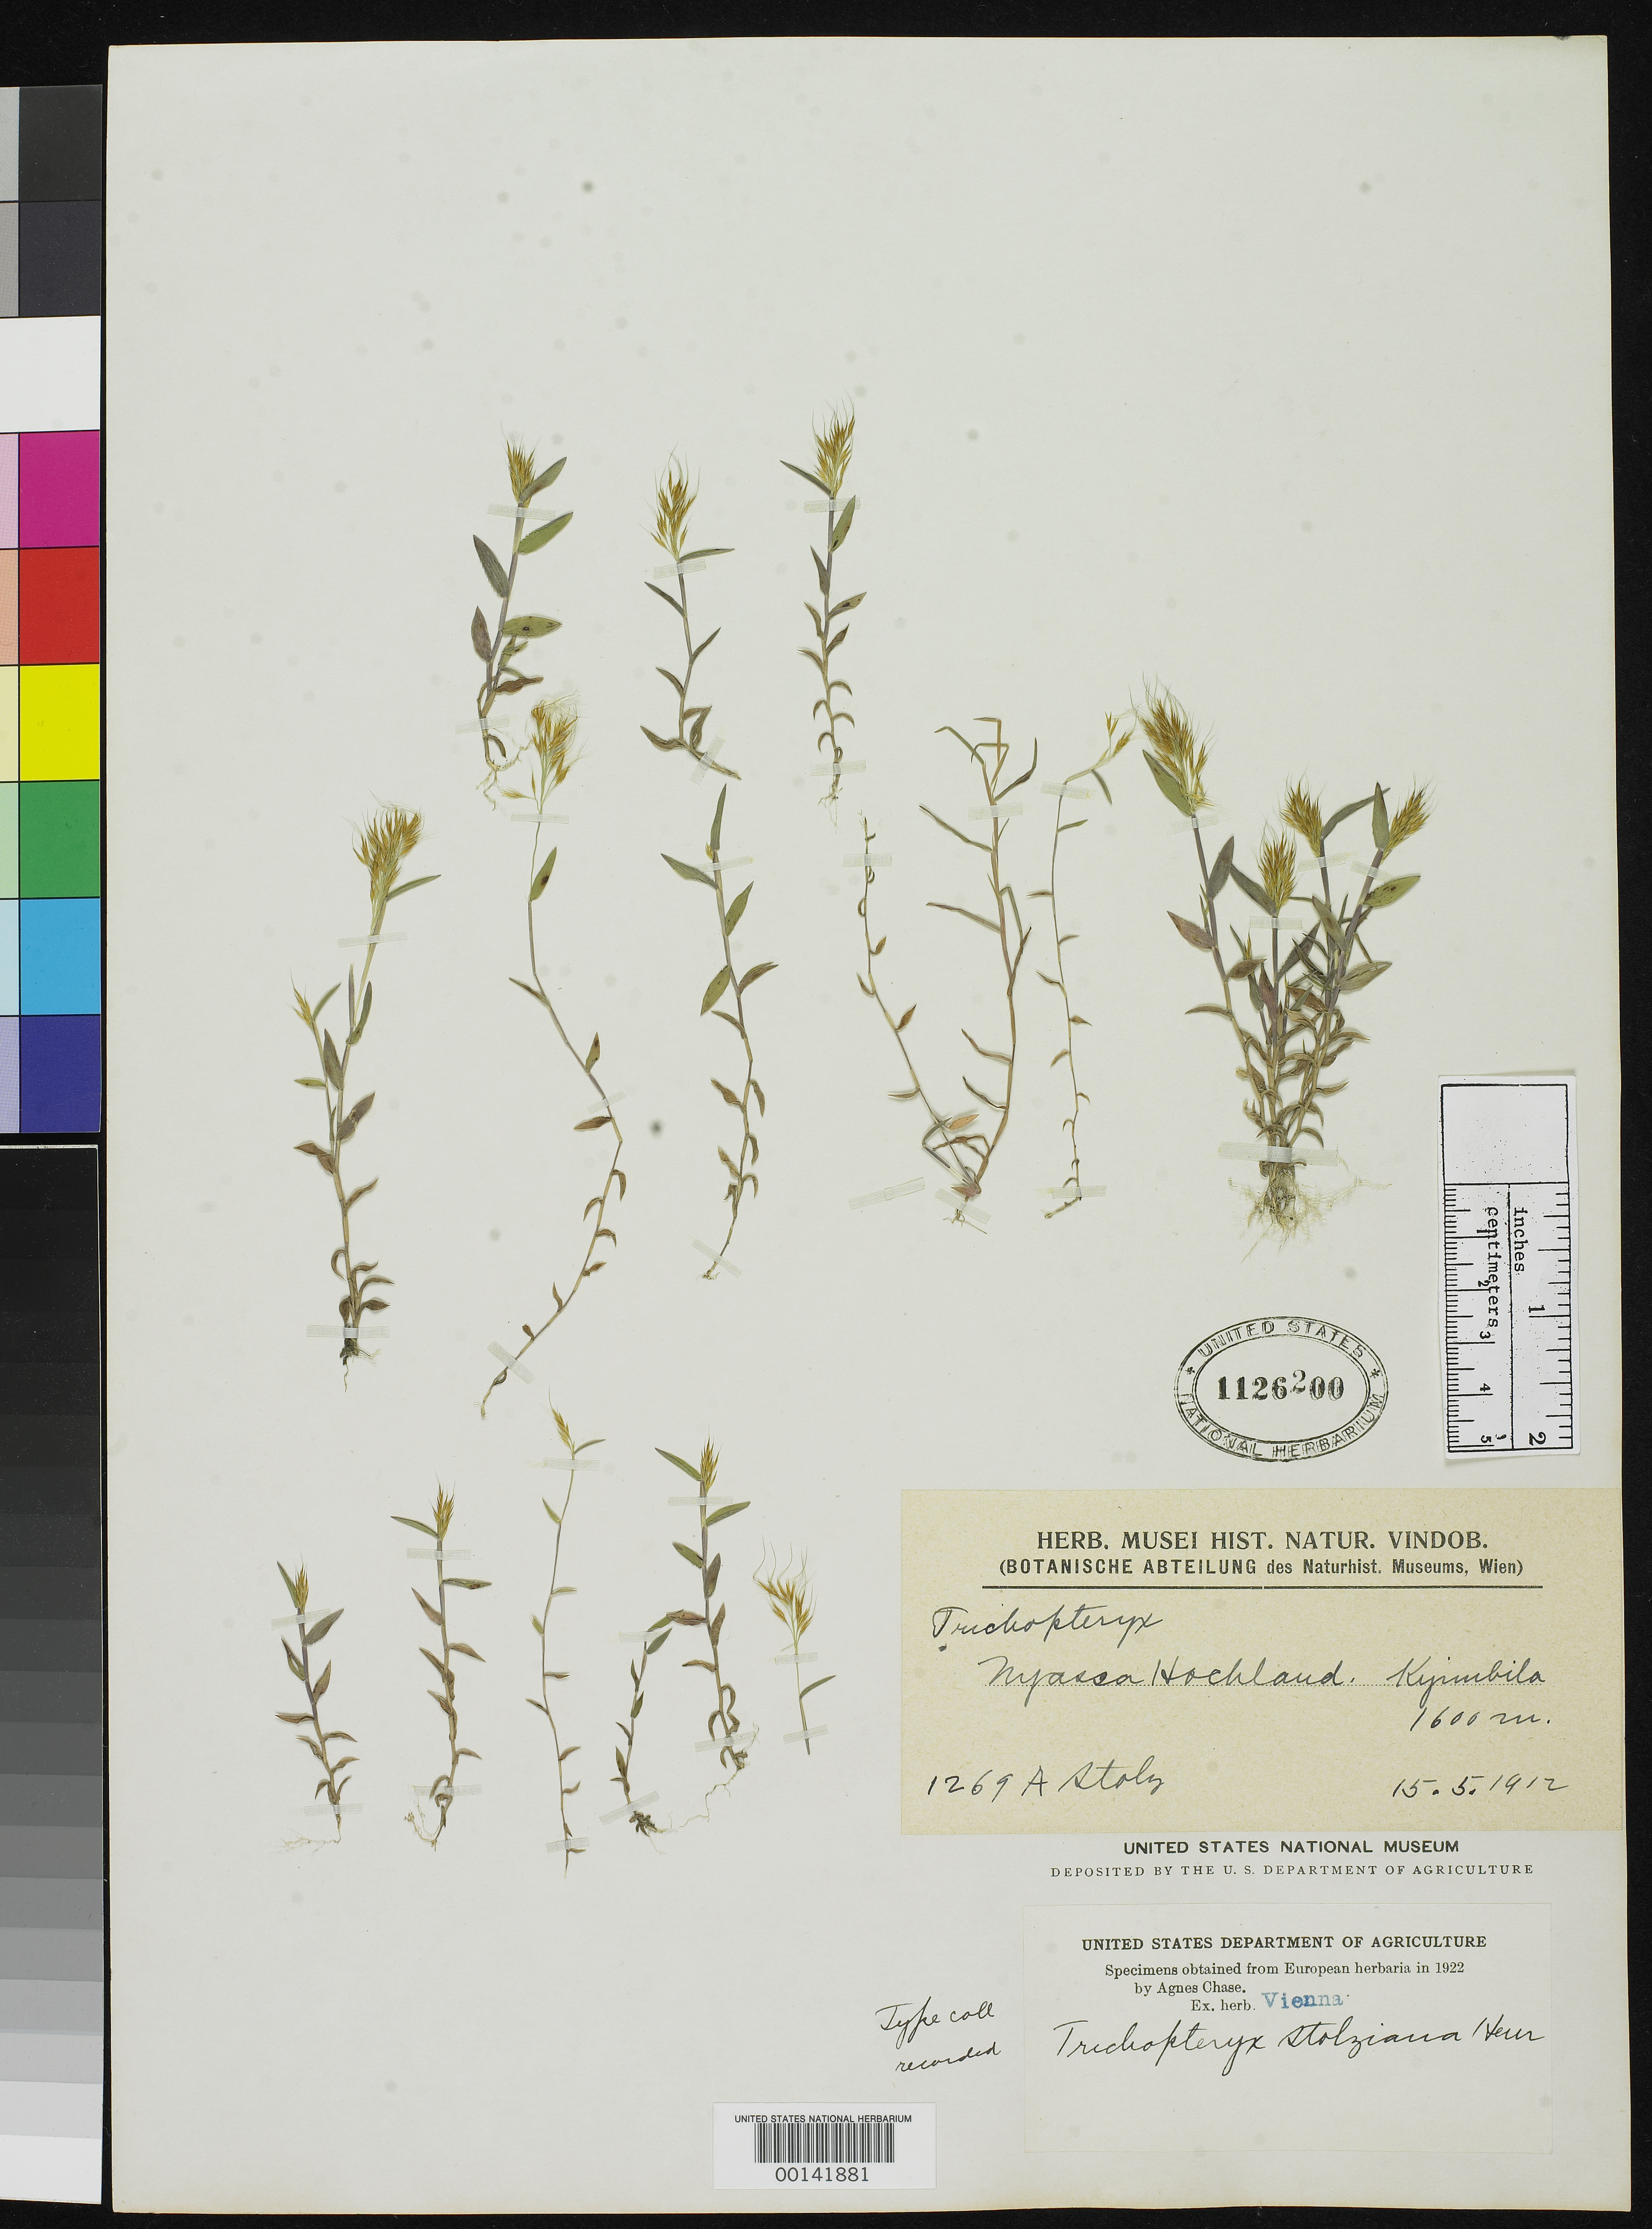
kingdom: Plantae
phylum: Tracheophyta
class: Liliopsida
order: Poales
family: Poaceae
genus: Trichopteryx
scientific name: Trichopteryx stolziana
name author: Henr.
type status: Isotype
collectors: A. Stolz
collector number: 1269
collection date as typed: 15 May 1912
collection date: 1912-05-15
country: Tanzania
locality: Nyassa Hochland: Kyimbila.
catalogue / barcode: US 1126200